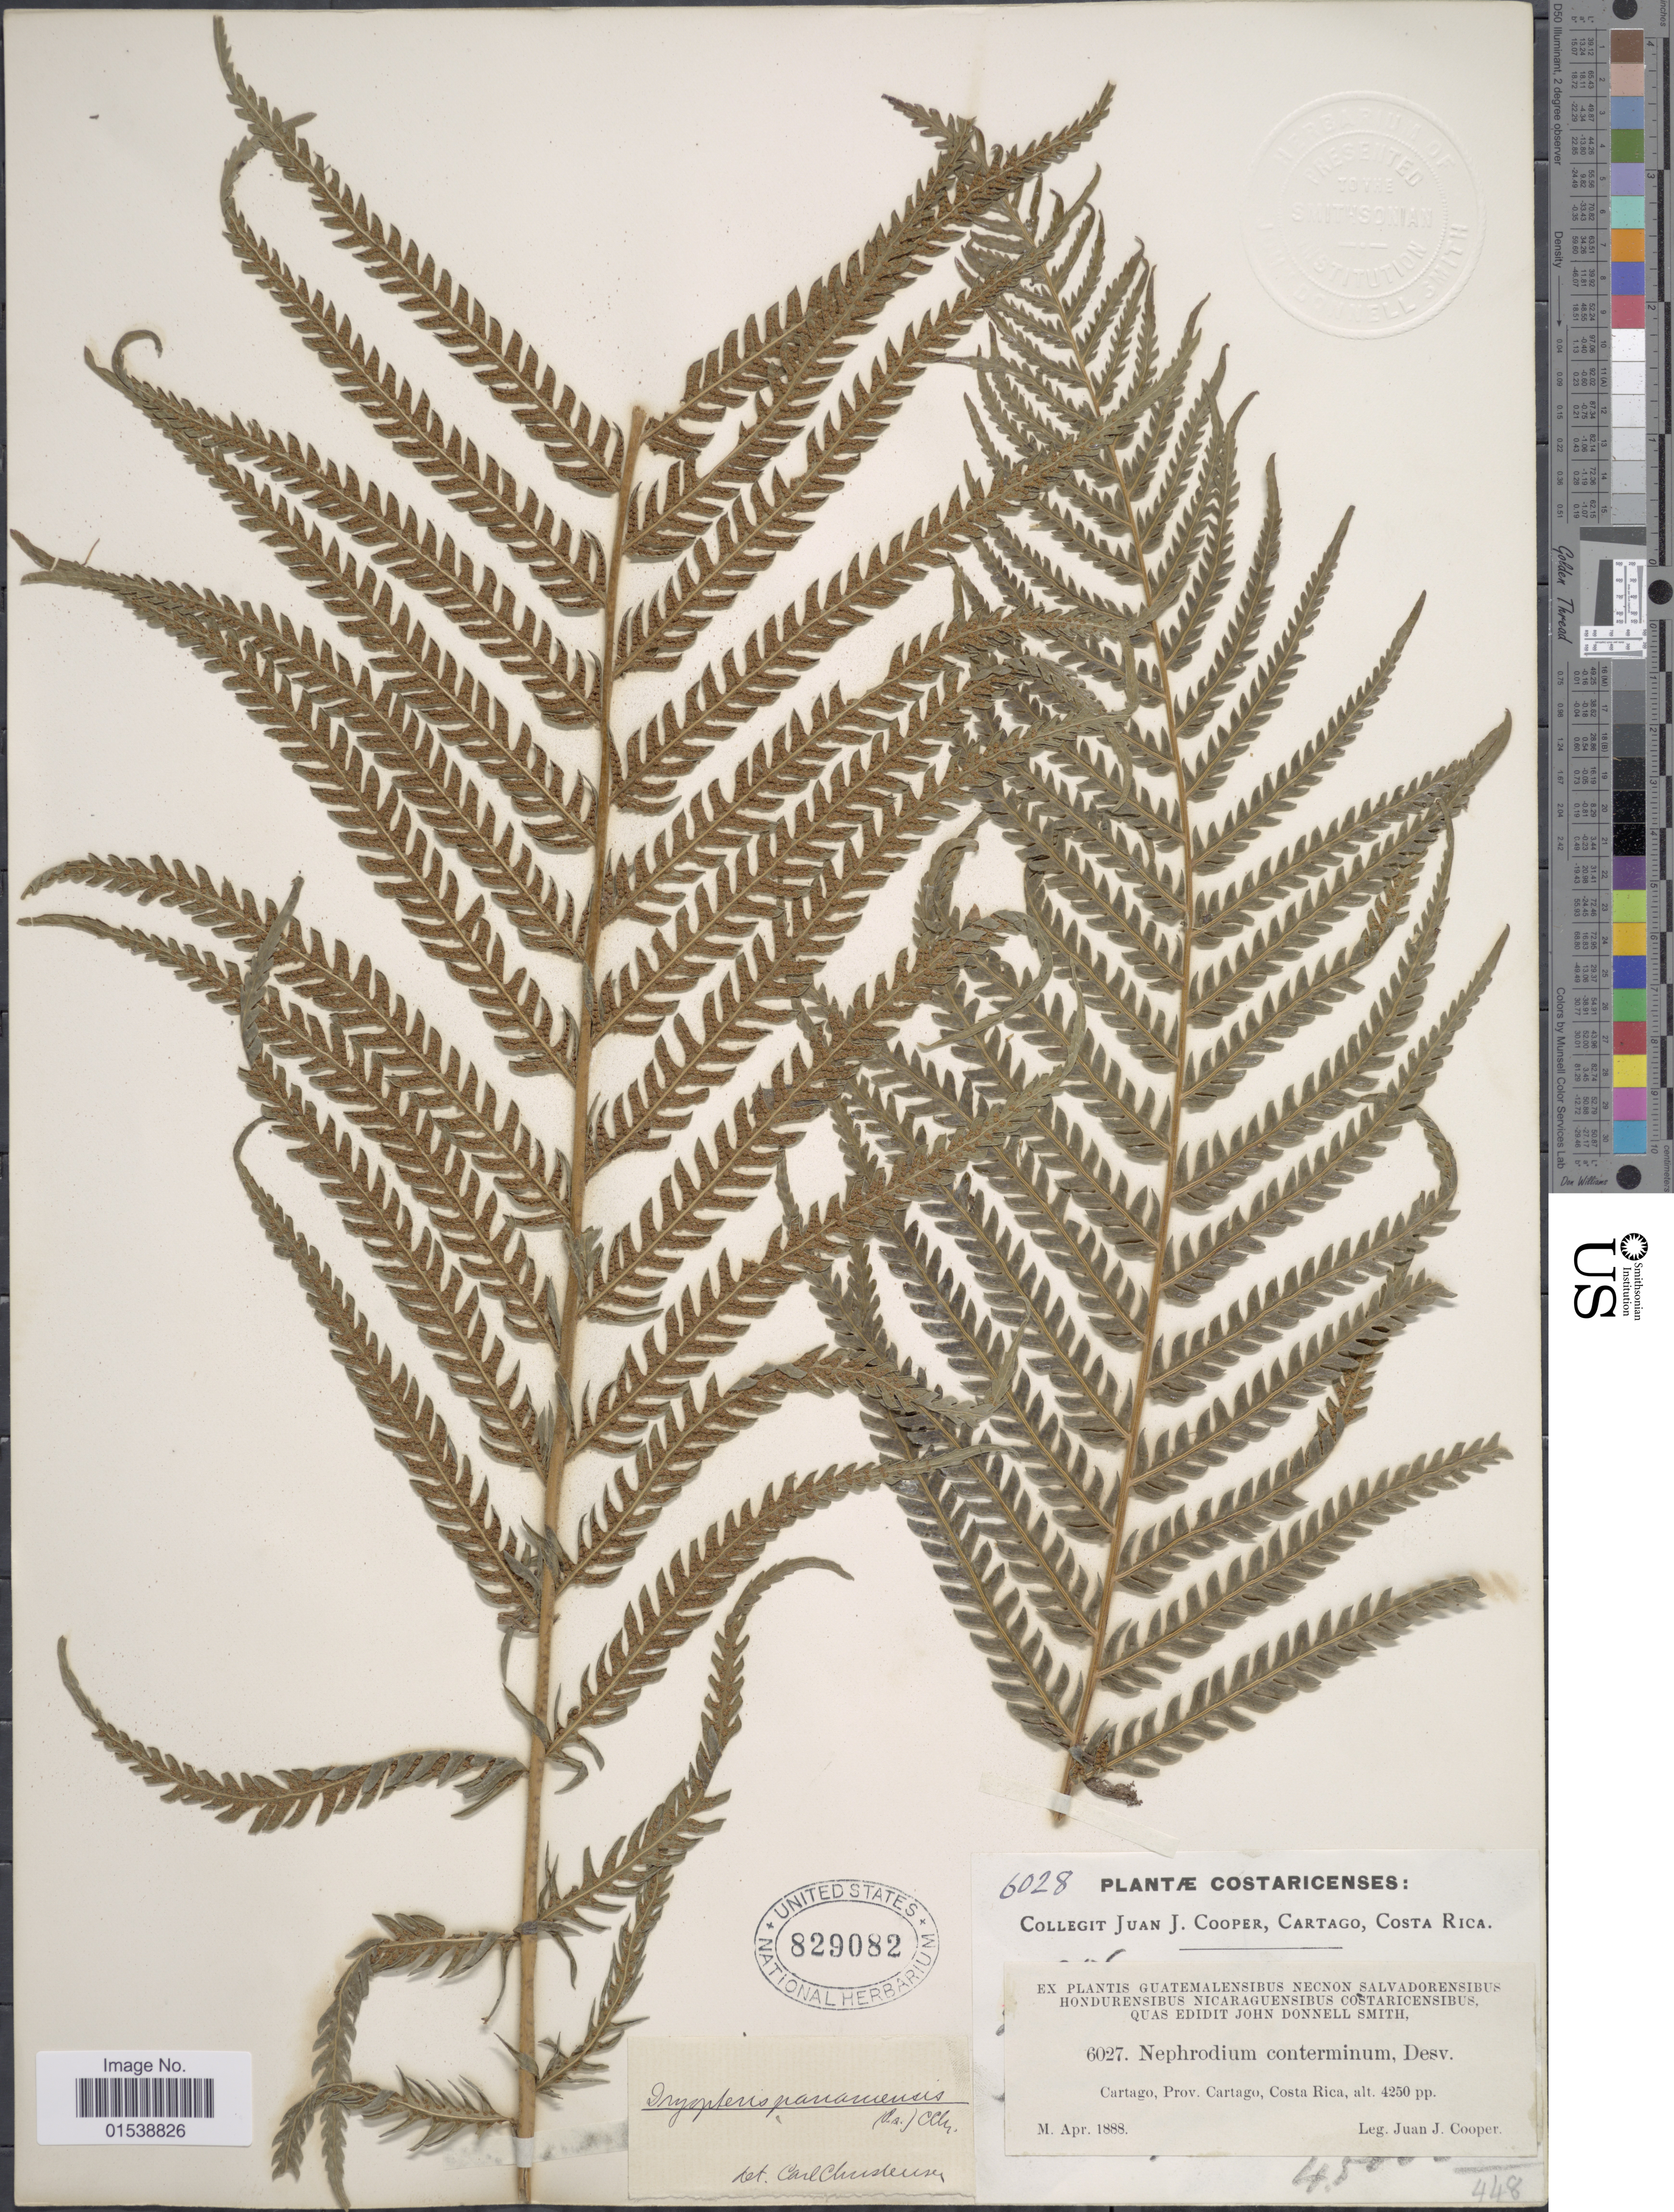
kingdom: Plantae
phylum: Tracheophyta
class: Polypodiopsida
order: Polypodiales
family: Thelypteridaceae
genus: Amauropelta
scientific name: Amauropelta resinifera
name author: (Desv.) Pic. Serm.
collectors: J. J. Cooper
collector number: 6027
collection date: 1888-04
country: Costa Rica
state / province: Cartago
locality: Costaricenses, Cartago, prov. Cartago, Costa Rica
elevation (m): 1295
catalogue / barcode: US 829082